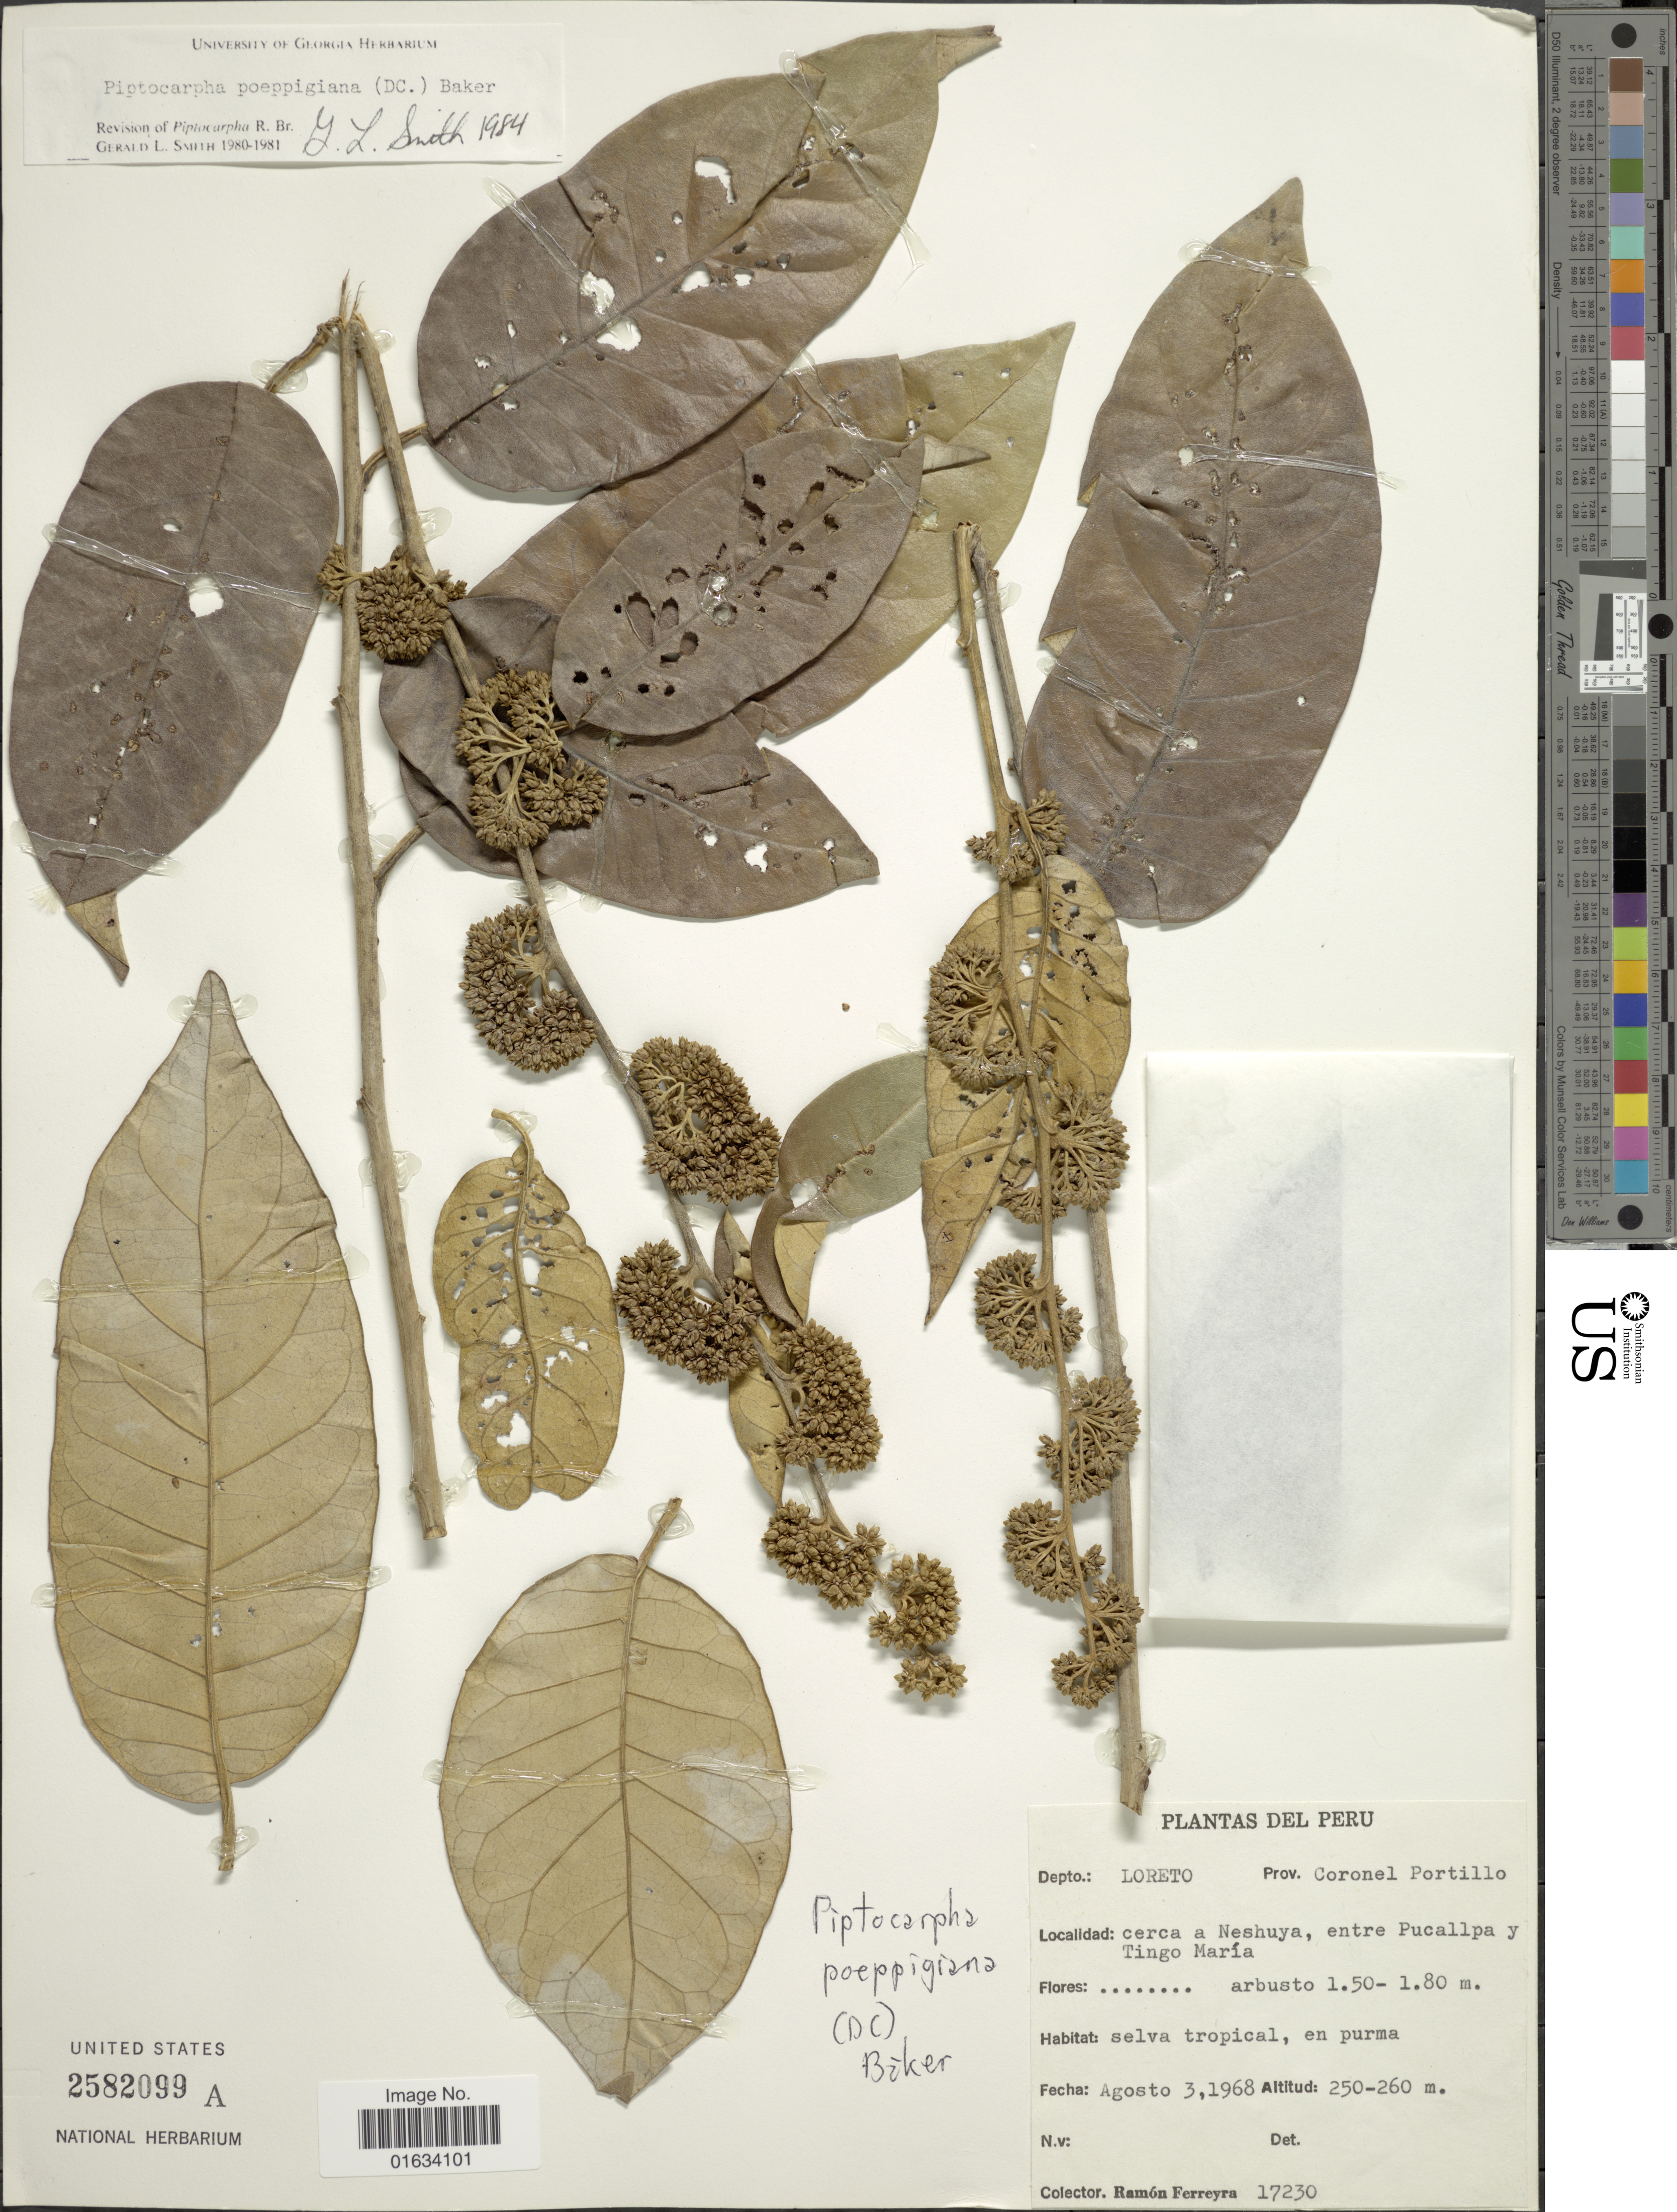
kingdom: Plantae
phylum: Tracheophyta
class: Magnoliopsida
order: Asterales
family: Asteraceae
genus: Piptocarpha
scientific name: Piptocarpha poeppigiana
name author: (DC.) Baker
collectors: R. A. Ferreyra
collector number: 17230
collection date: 1968-08-03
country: Peru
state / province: Loreto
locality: Peru. Depto.: Loreto. Prov. Coronel Portillo. cerca a Neshuya, entre Pucallpa y Tingo Maria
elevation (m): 250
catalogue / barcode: US 2582099A